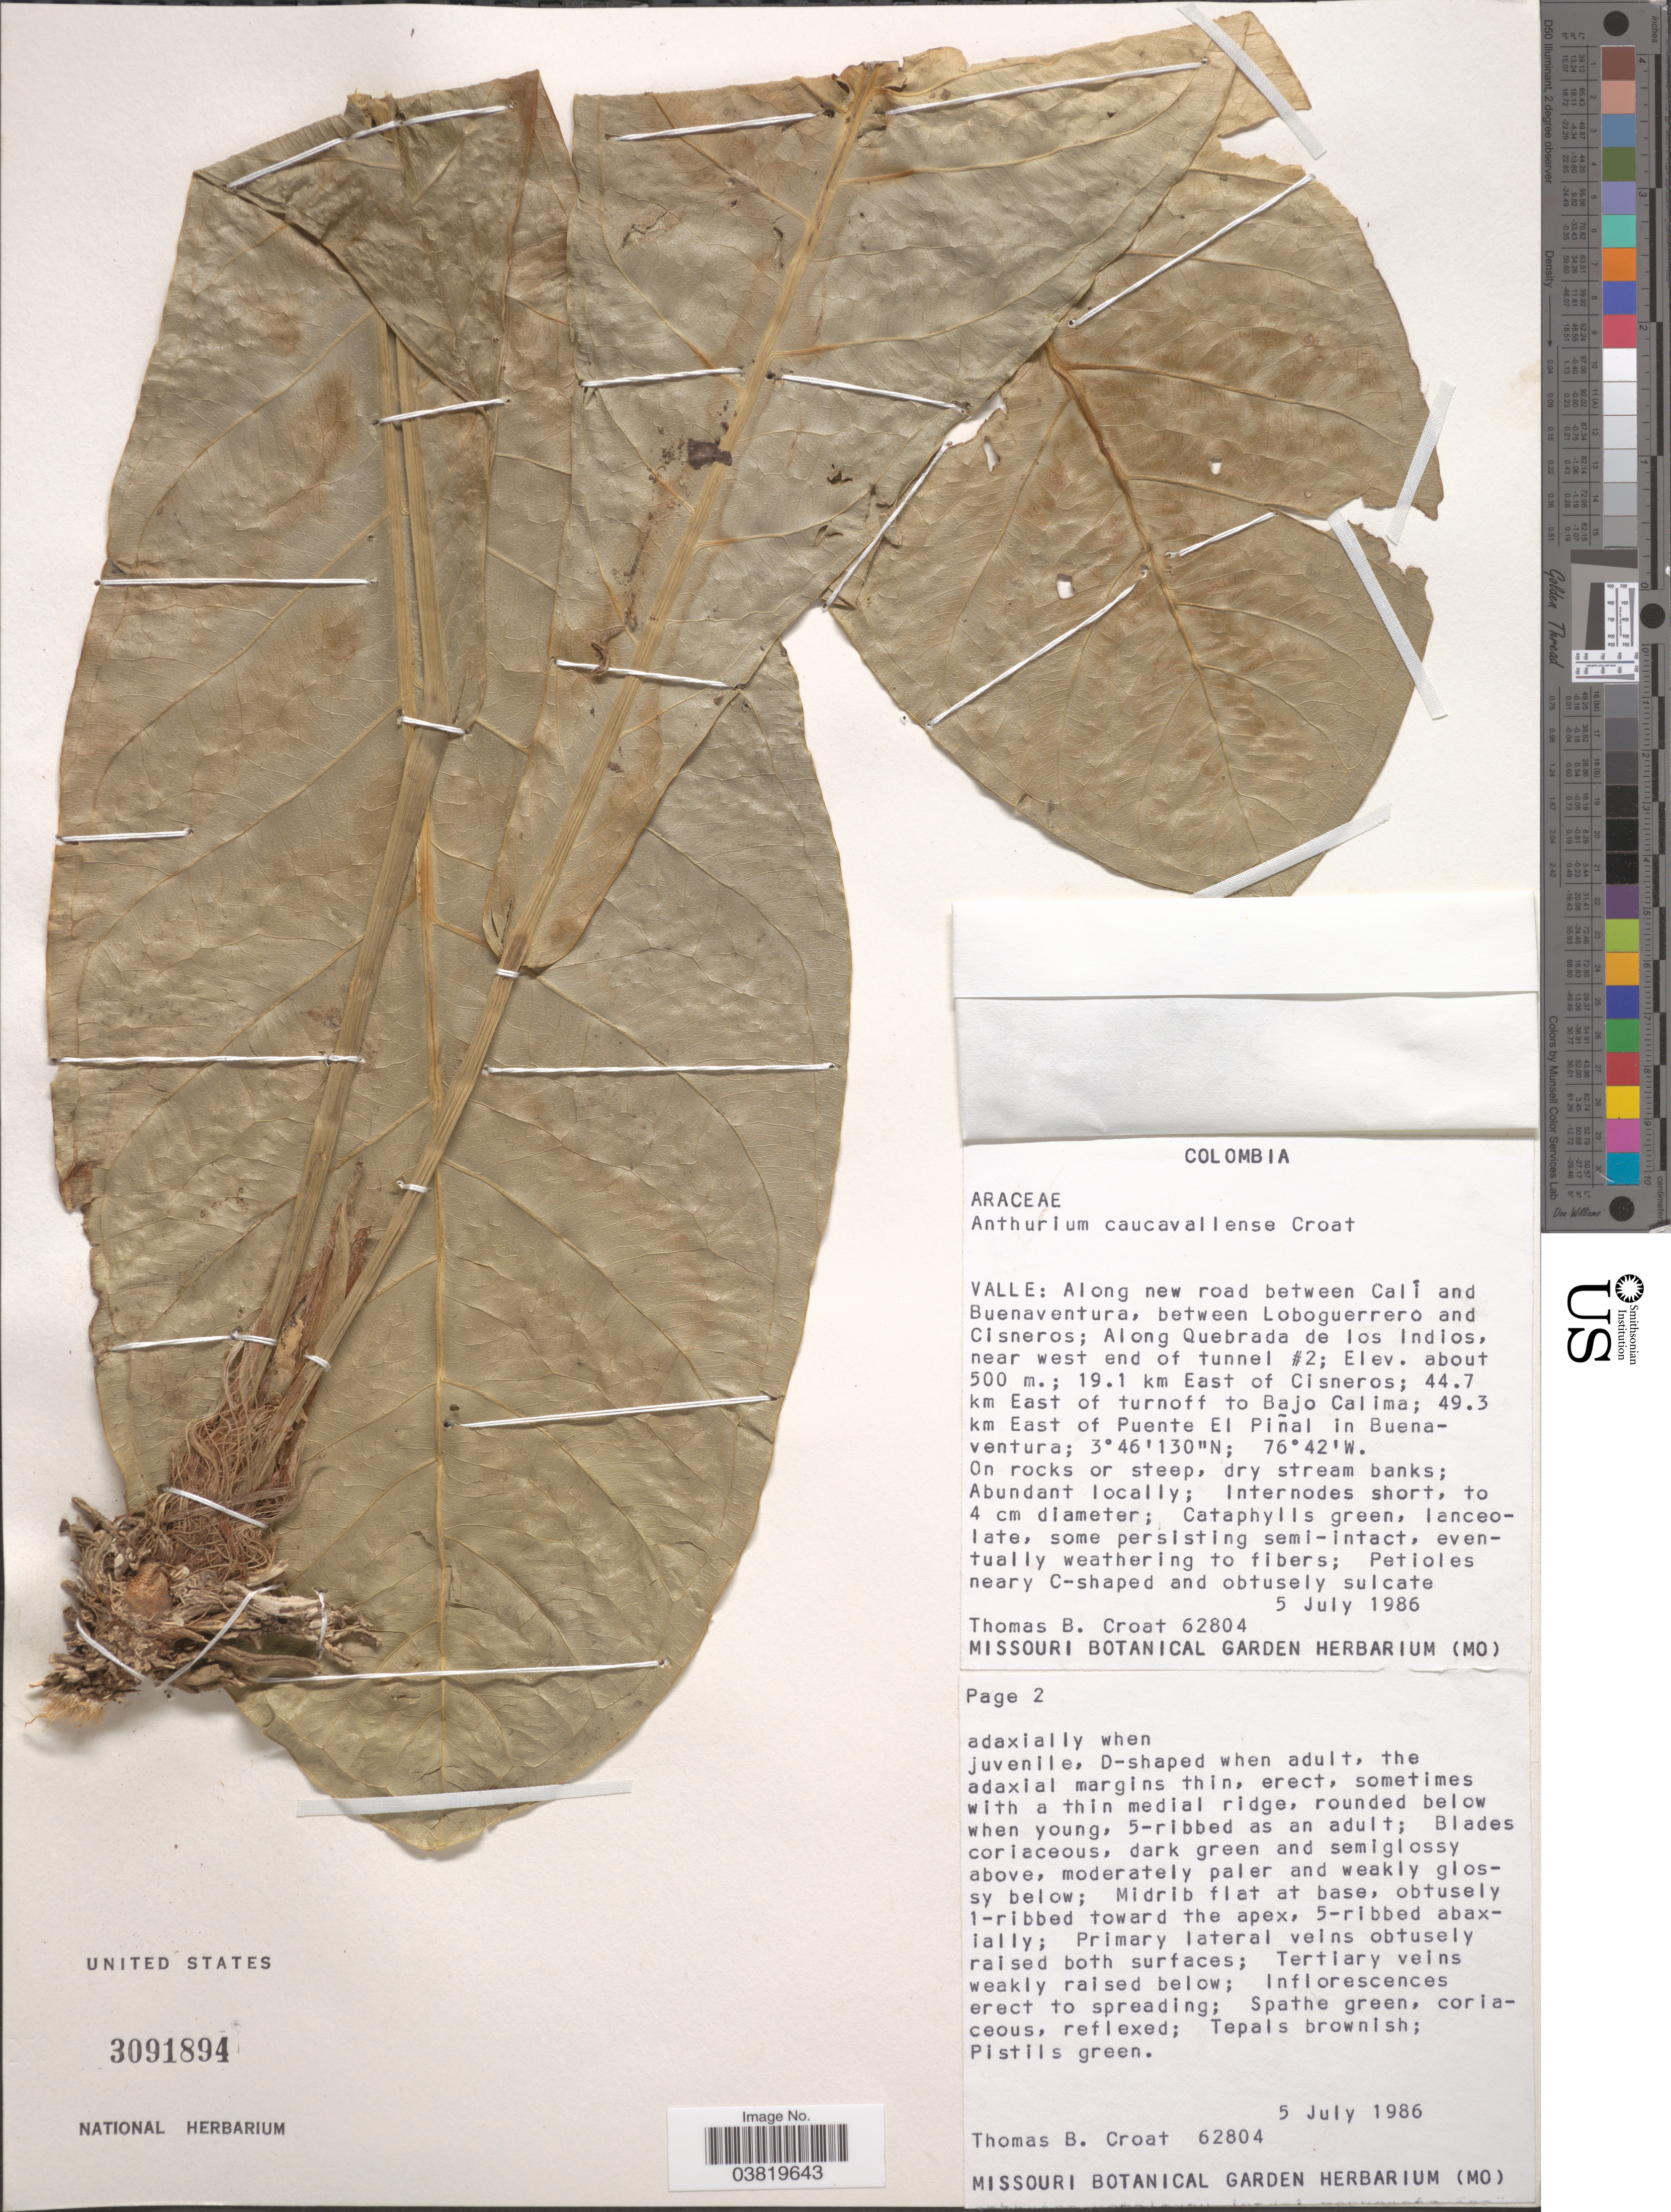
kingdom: Plantae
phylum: Tracheophyta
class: Liliopsida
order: Alismatales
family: Araceae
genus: Anthurium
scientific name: Anthurium caucavallense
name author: Croat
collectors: T. B. Croat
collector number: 62804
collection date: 1986-07-05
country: Colombia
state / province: Valle del Cauca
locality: Valle: along new road between Calí and Buenaventura, between Loboguerrero and Cisneros; Along Quebrada de los Indios, near west end of tunnel # 2. 19.1 km East of Cisneros; 44.7 km East of turnoff to Bajo Calima; 49.3 km East of Puente El Piñal in Buenaventura.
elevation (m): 500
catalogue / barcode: US 3091894